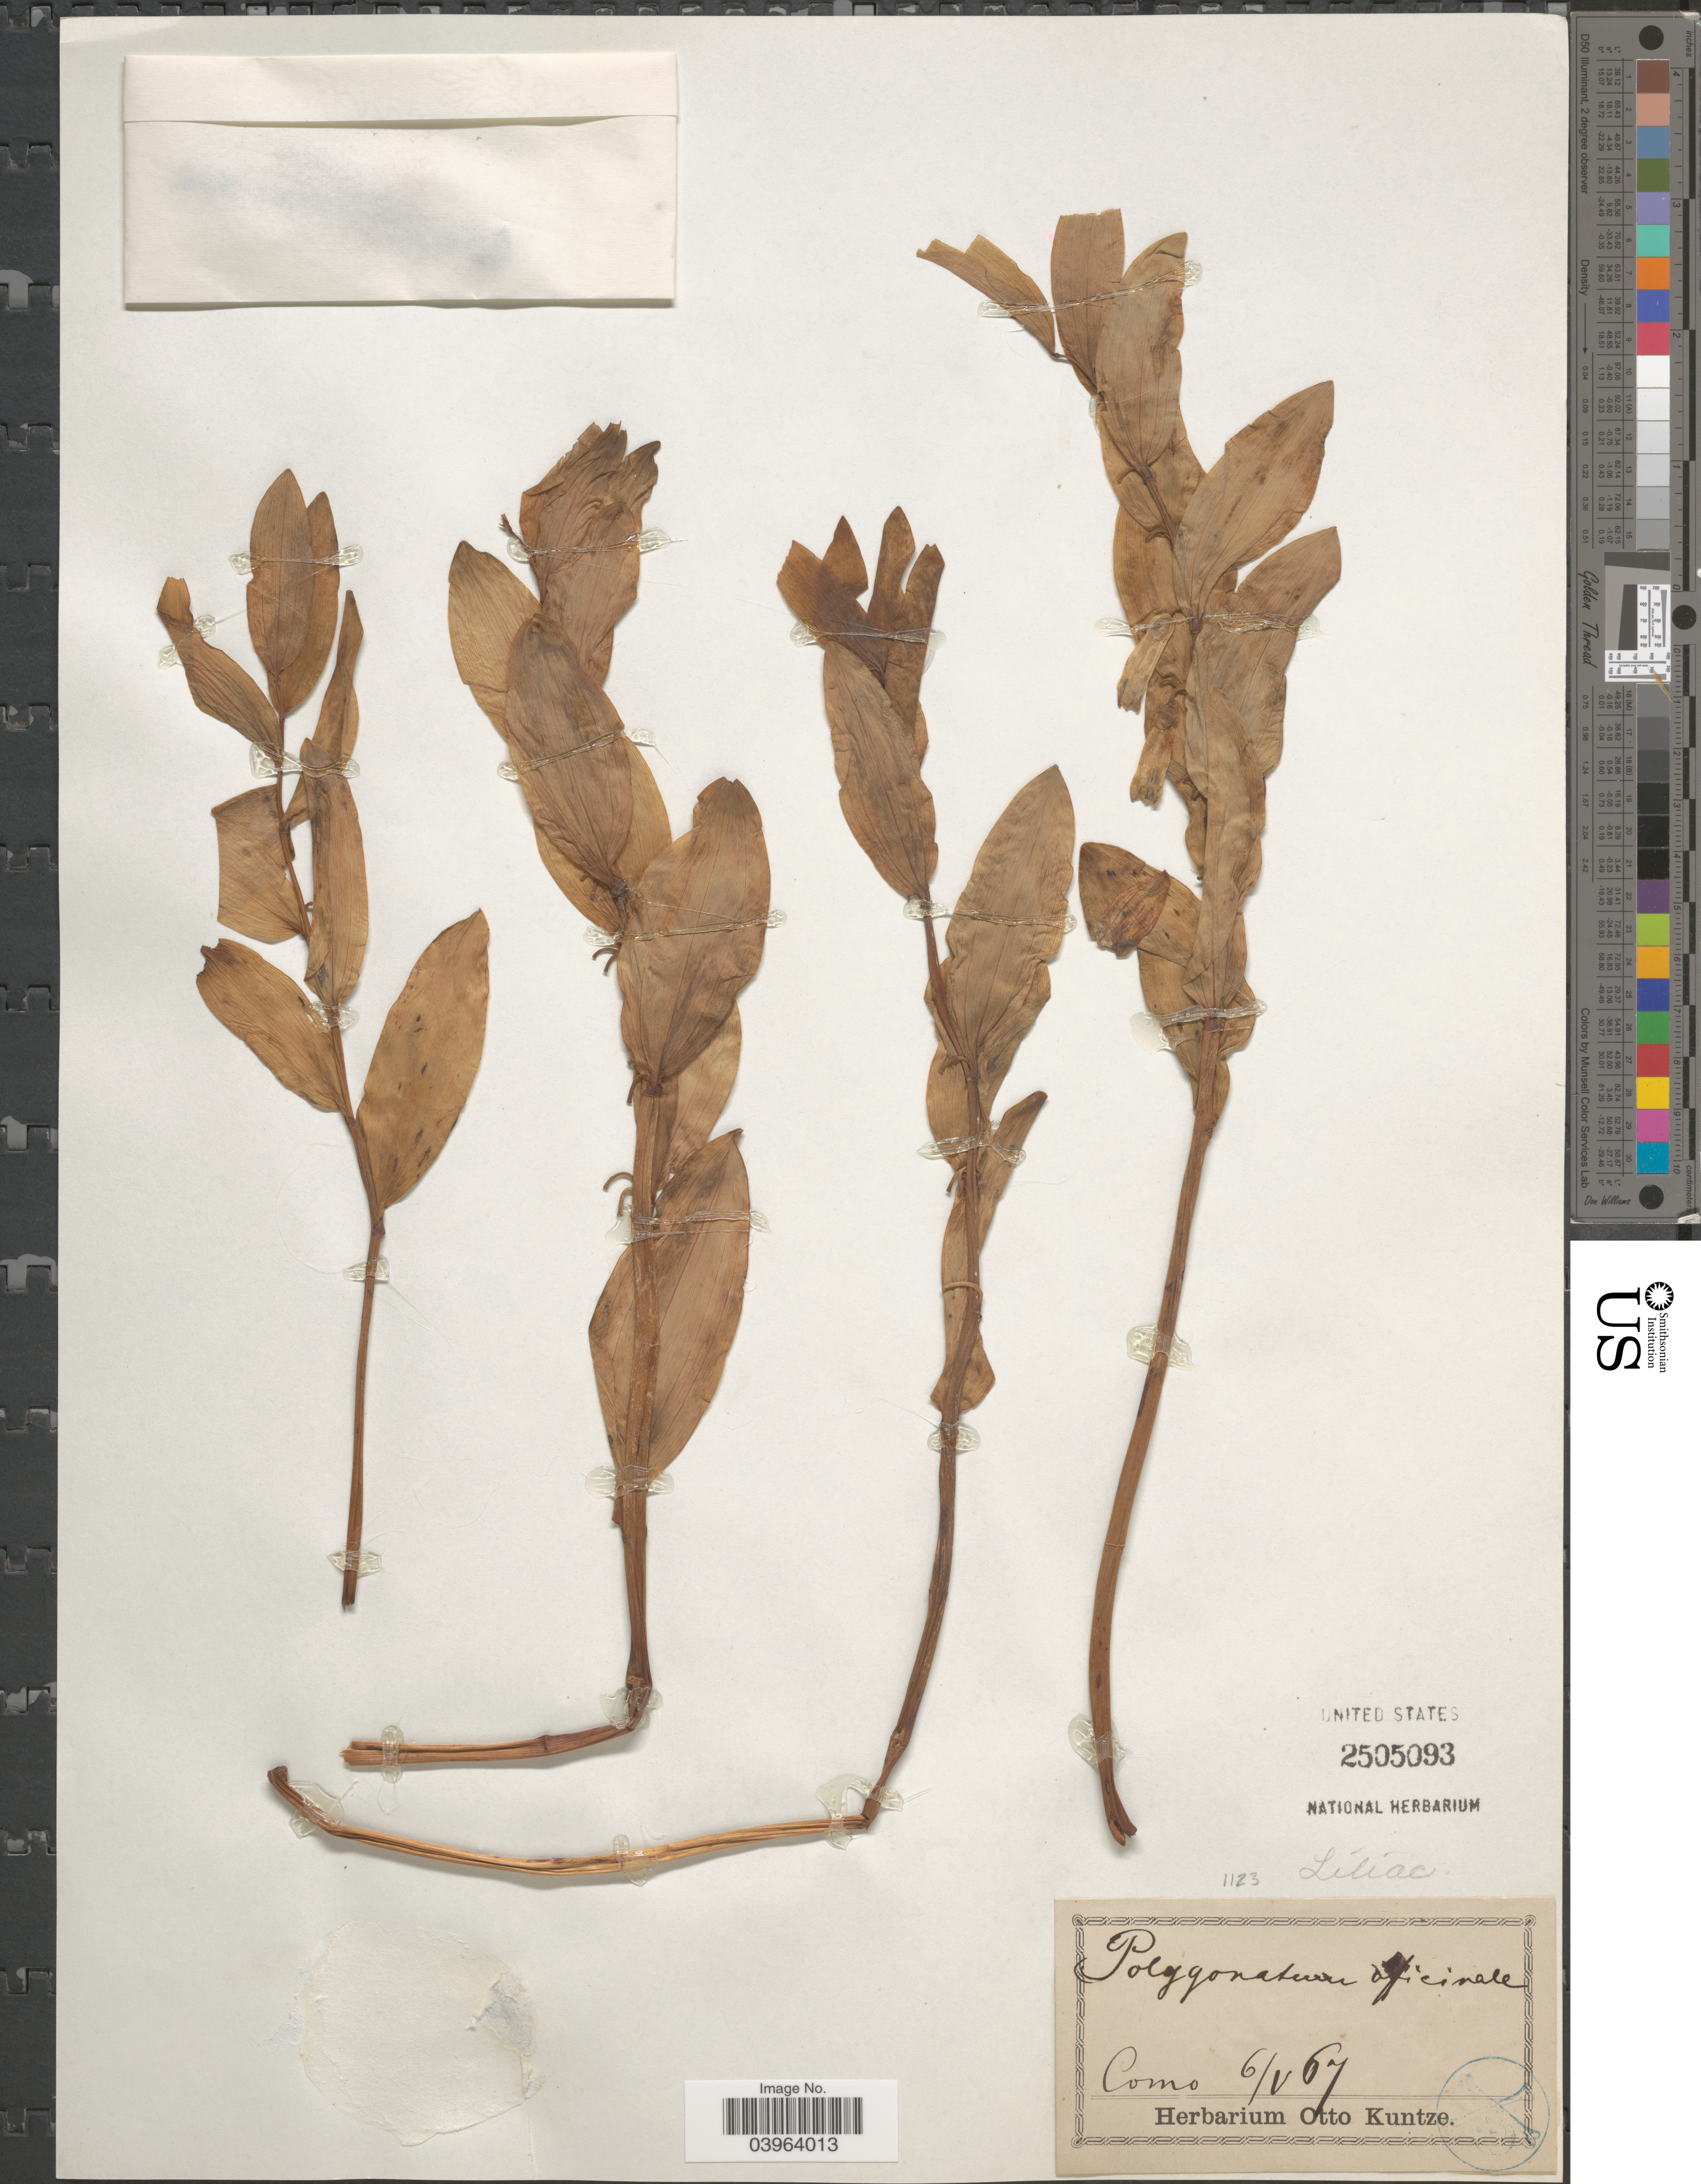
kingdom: Plantae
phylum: Tracheophyta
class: Liliopsida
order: Asparagales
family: Asparagaceae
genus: Polygonatum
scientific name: Polygonatum officinale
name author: All.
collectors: ex herb. Otto Kuntze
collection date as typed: Transcribed d/m/y: 6/5/67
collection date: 1867-05-06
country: Italy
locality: Como.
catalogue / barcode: US 2505093